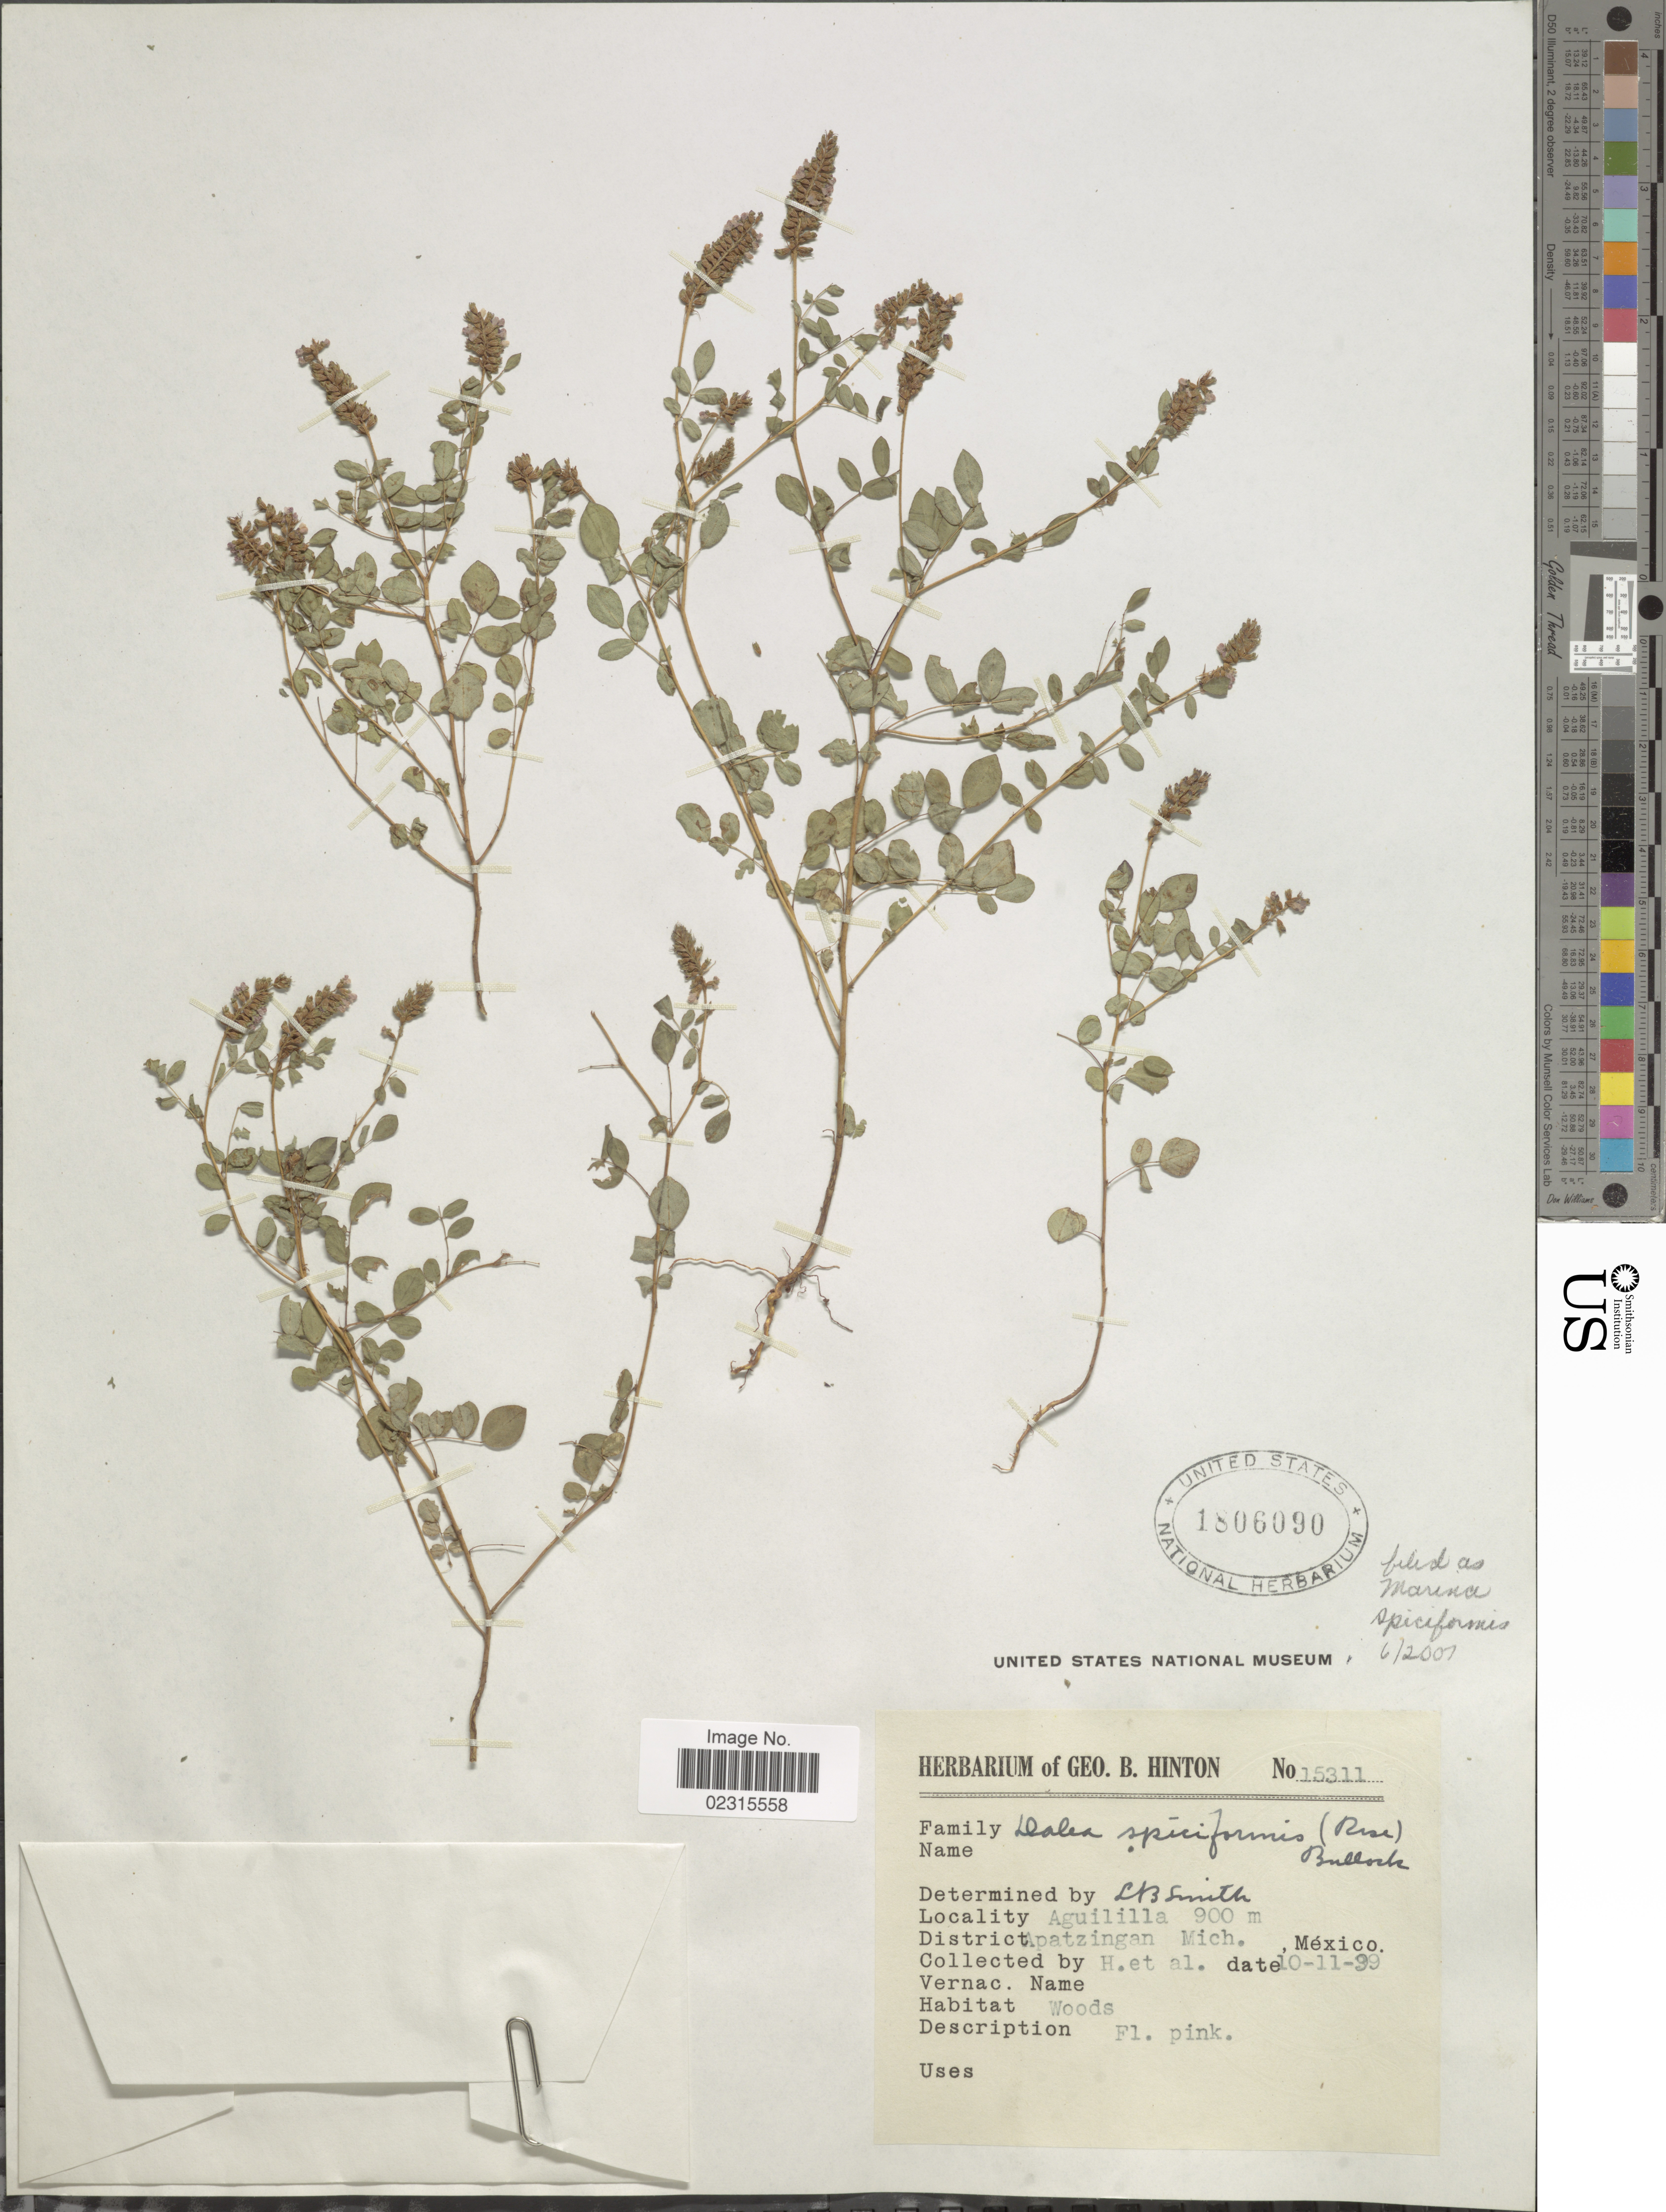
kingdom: Plantae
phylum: Tracheophyta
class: Magnoliopsida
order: Fabales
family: Fabaceae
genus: Marina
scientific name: Marina spiciformis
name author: (Rose) Barneby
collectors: G. B. Hinton & et al.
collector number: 15311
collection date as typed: Transcribed d/m/y: 11/10/99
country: Mexico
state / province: Michoacán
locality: Aguililla, District Apatzingan, Mich., Mexico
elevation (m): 900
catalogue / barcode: US 1806090